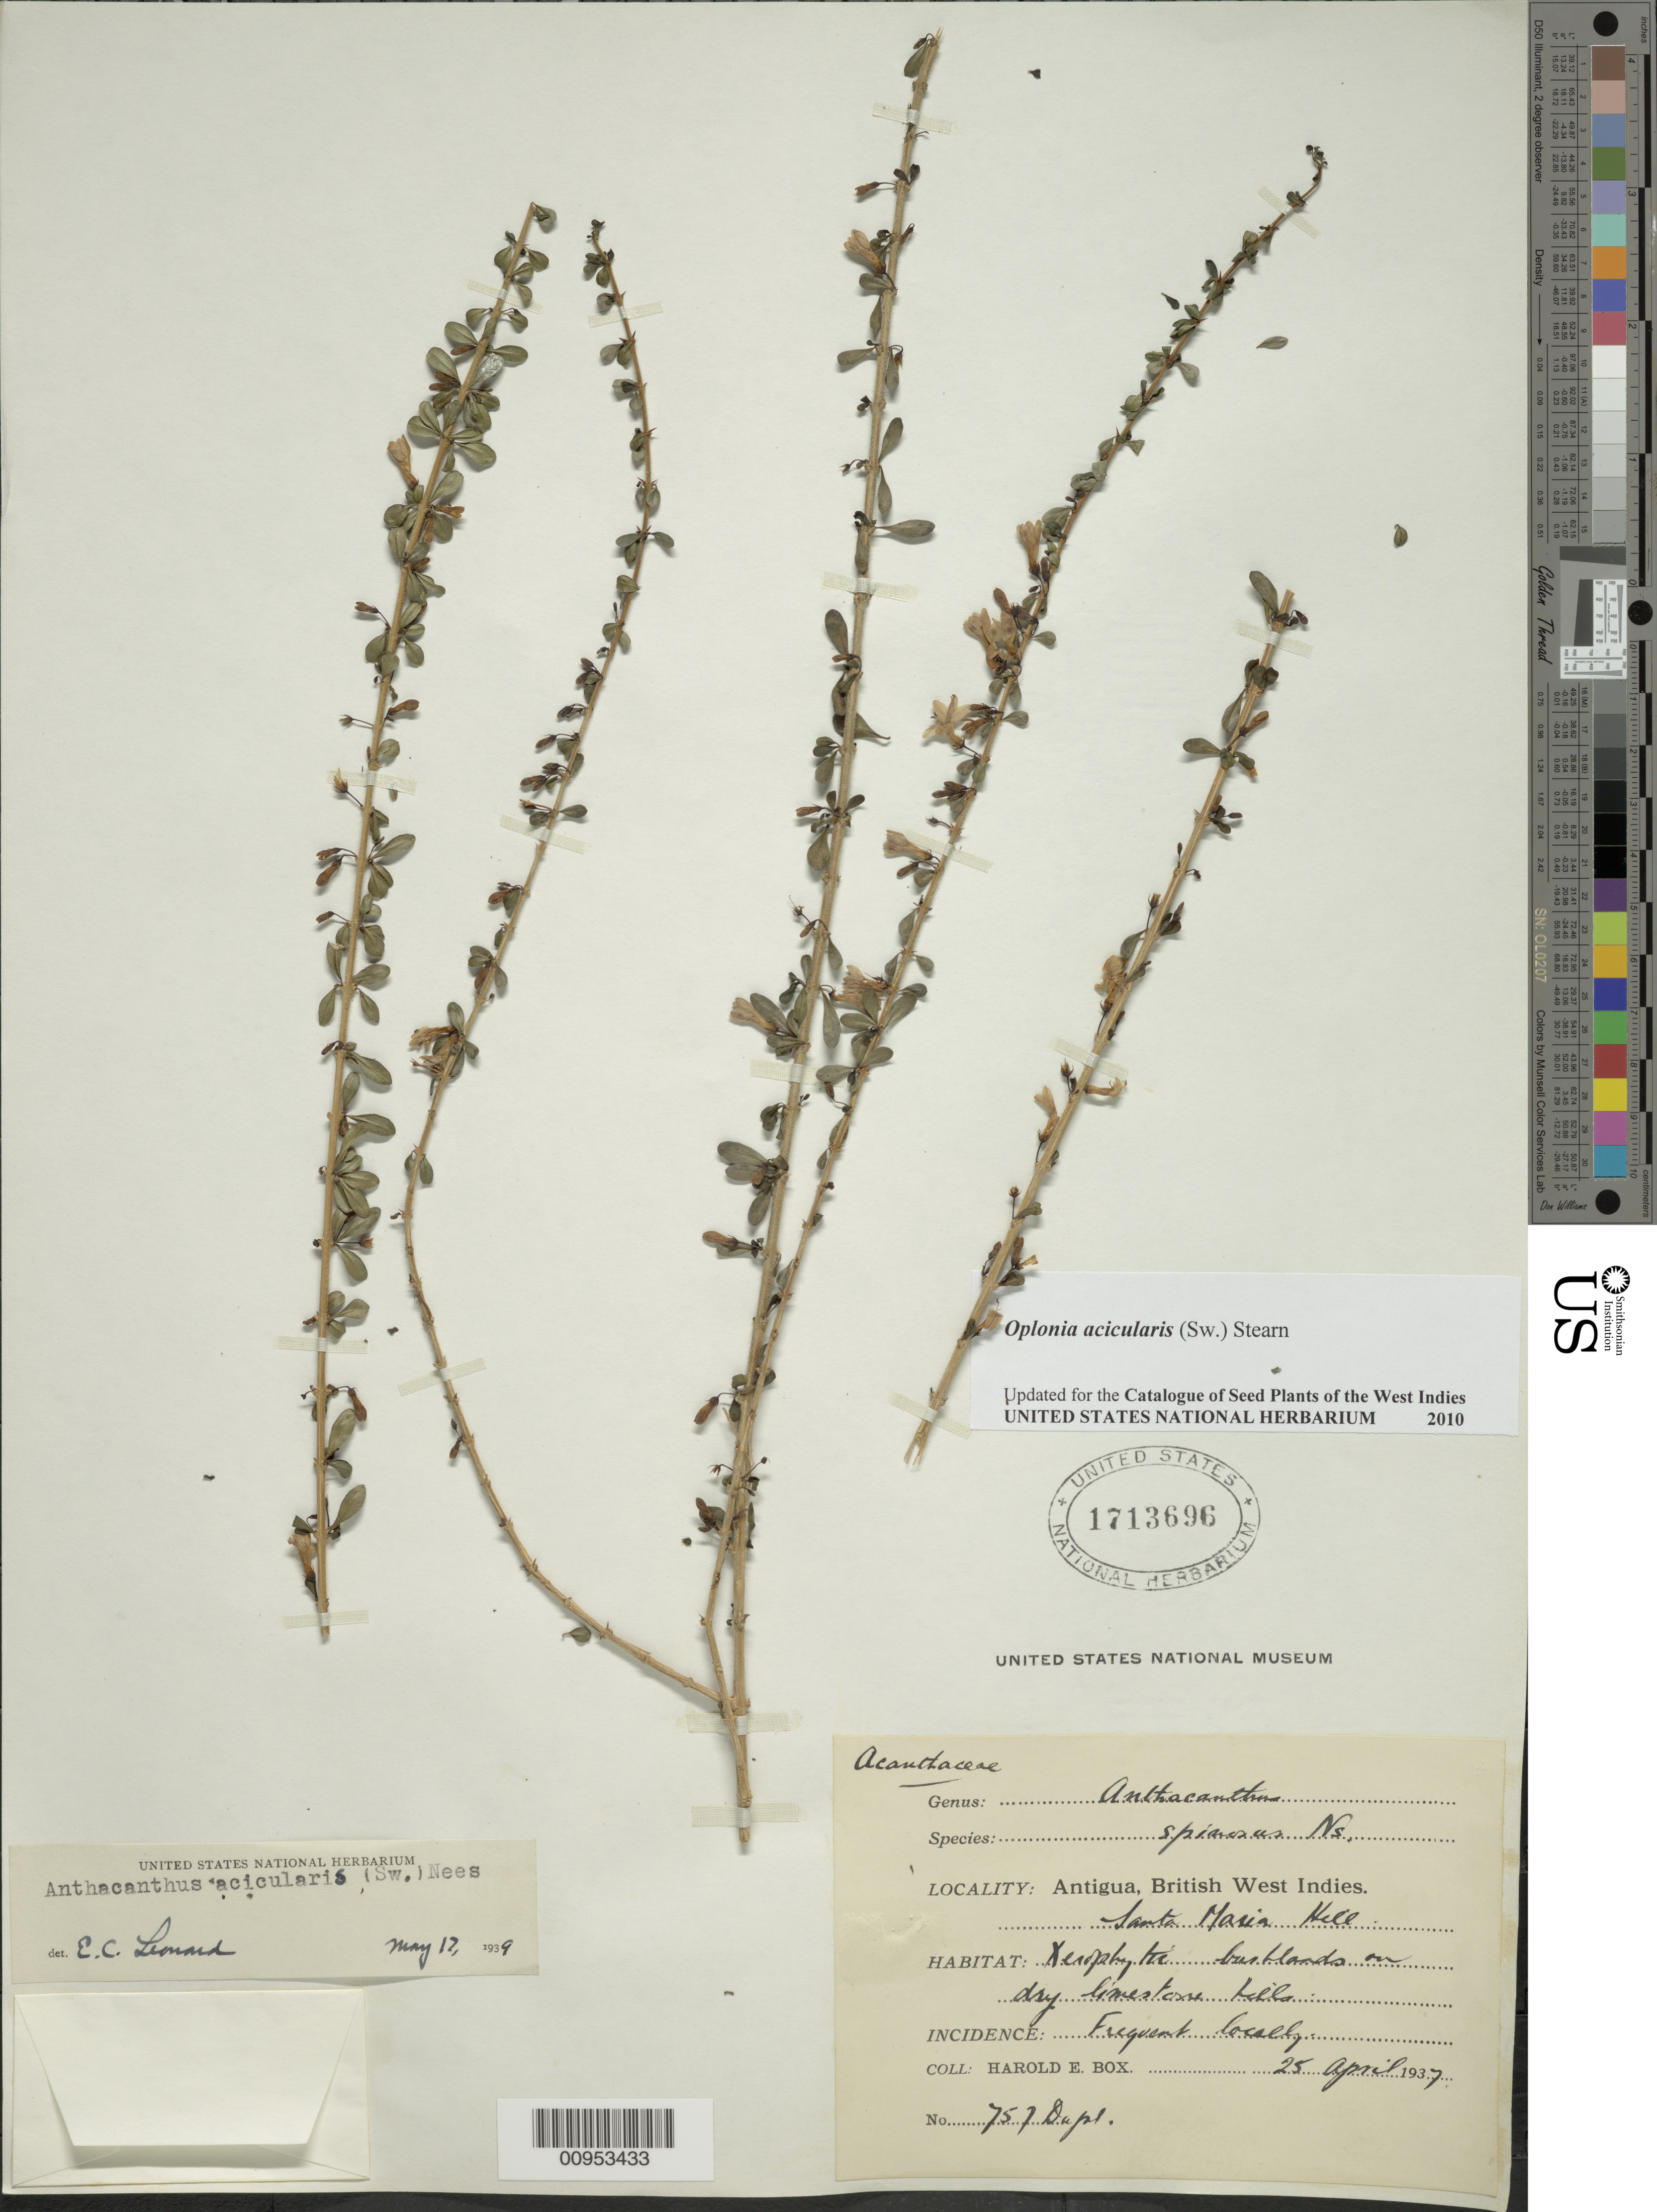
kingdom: Plantae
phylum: Tracheophyta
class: Magnoliopsida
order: Lamiales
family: Acanthaceae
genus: Oplonia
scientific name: Oplonia acicularis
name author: (Sw.) Stearn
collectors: H. E. Box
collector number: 757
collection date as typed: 25 Apr 1937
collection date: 1937-04-25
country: Antigua and Barbuda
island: Antigua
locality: Santa Maria hill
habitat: Xerophytic bushlands on dry limestone hills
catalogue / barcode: US 1713696